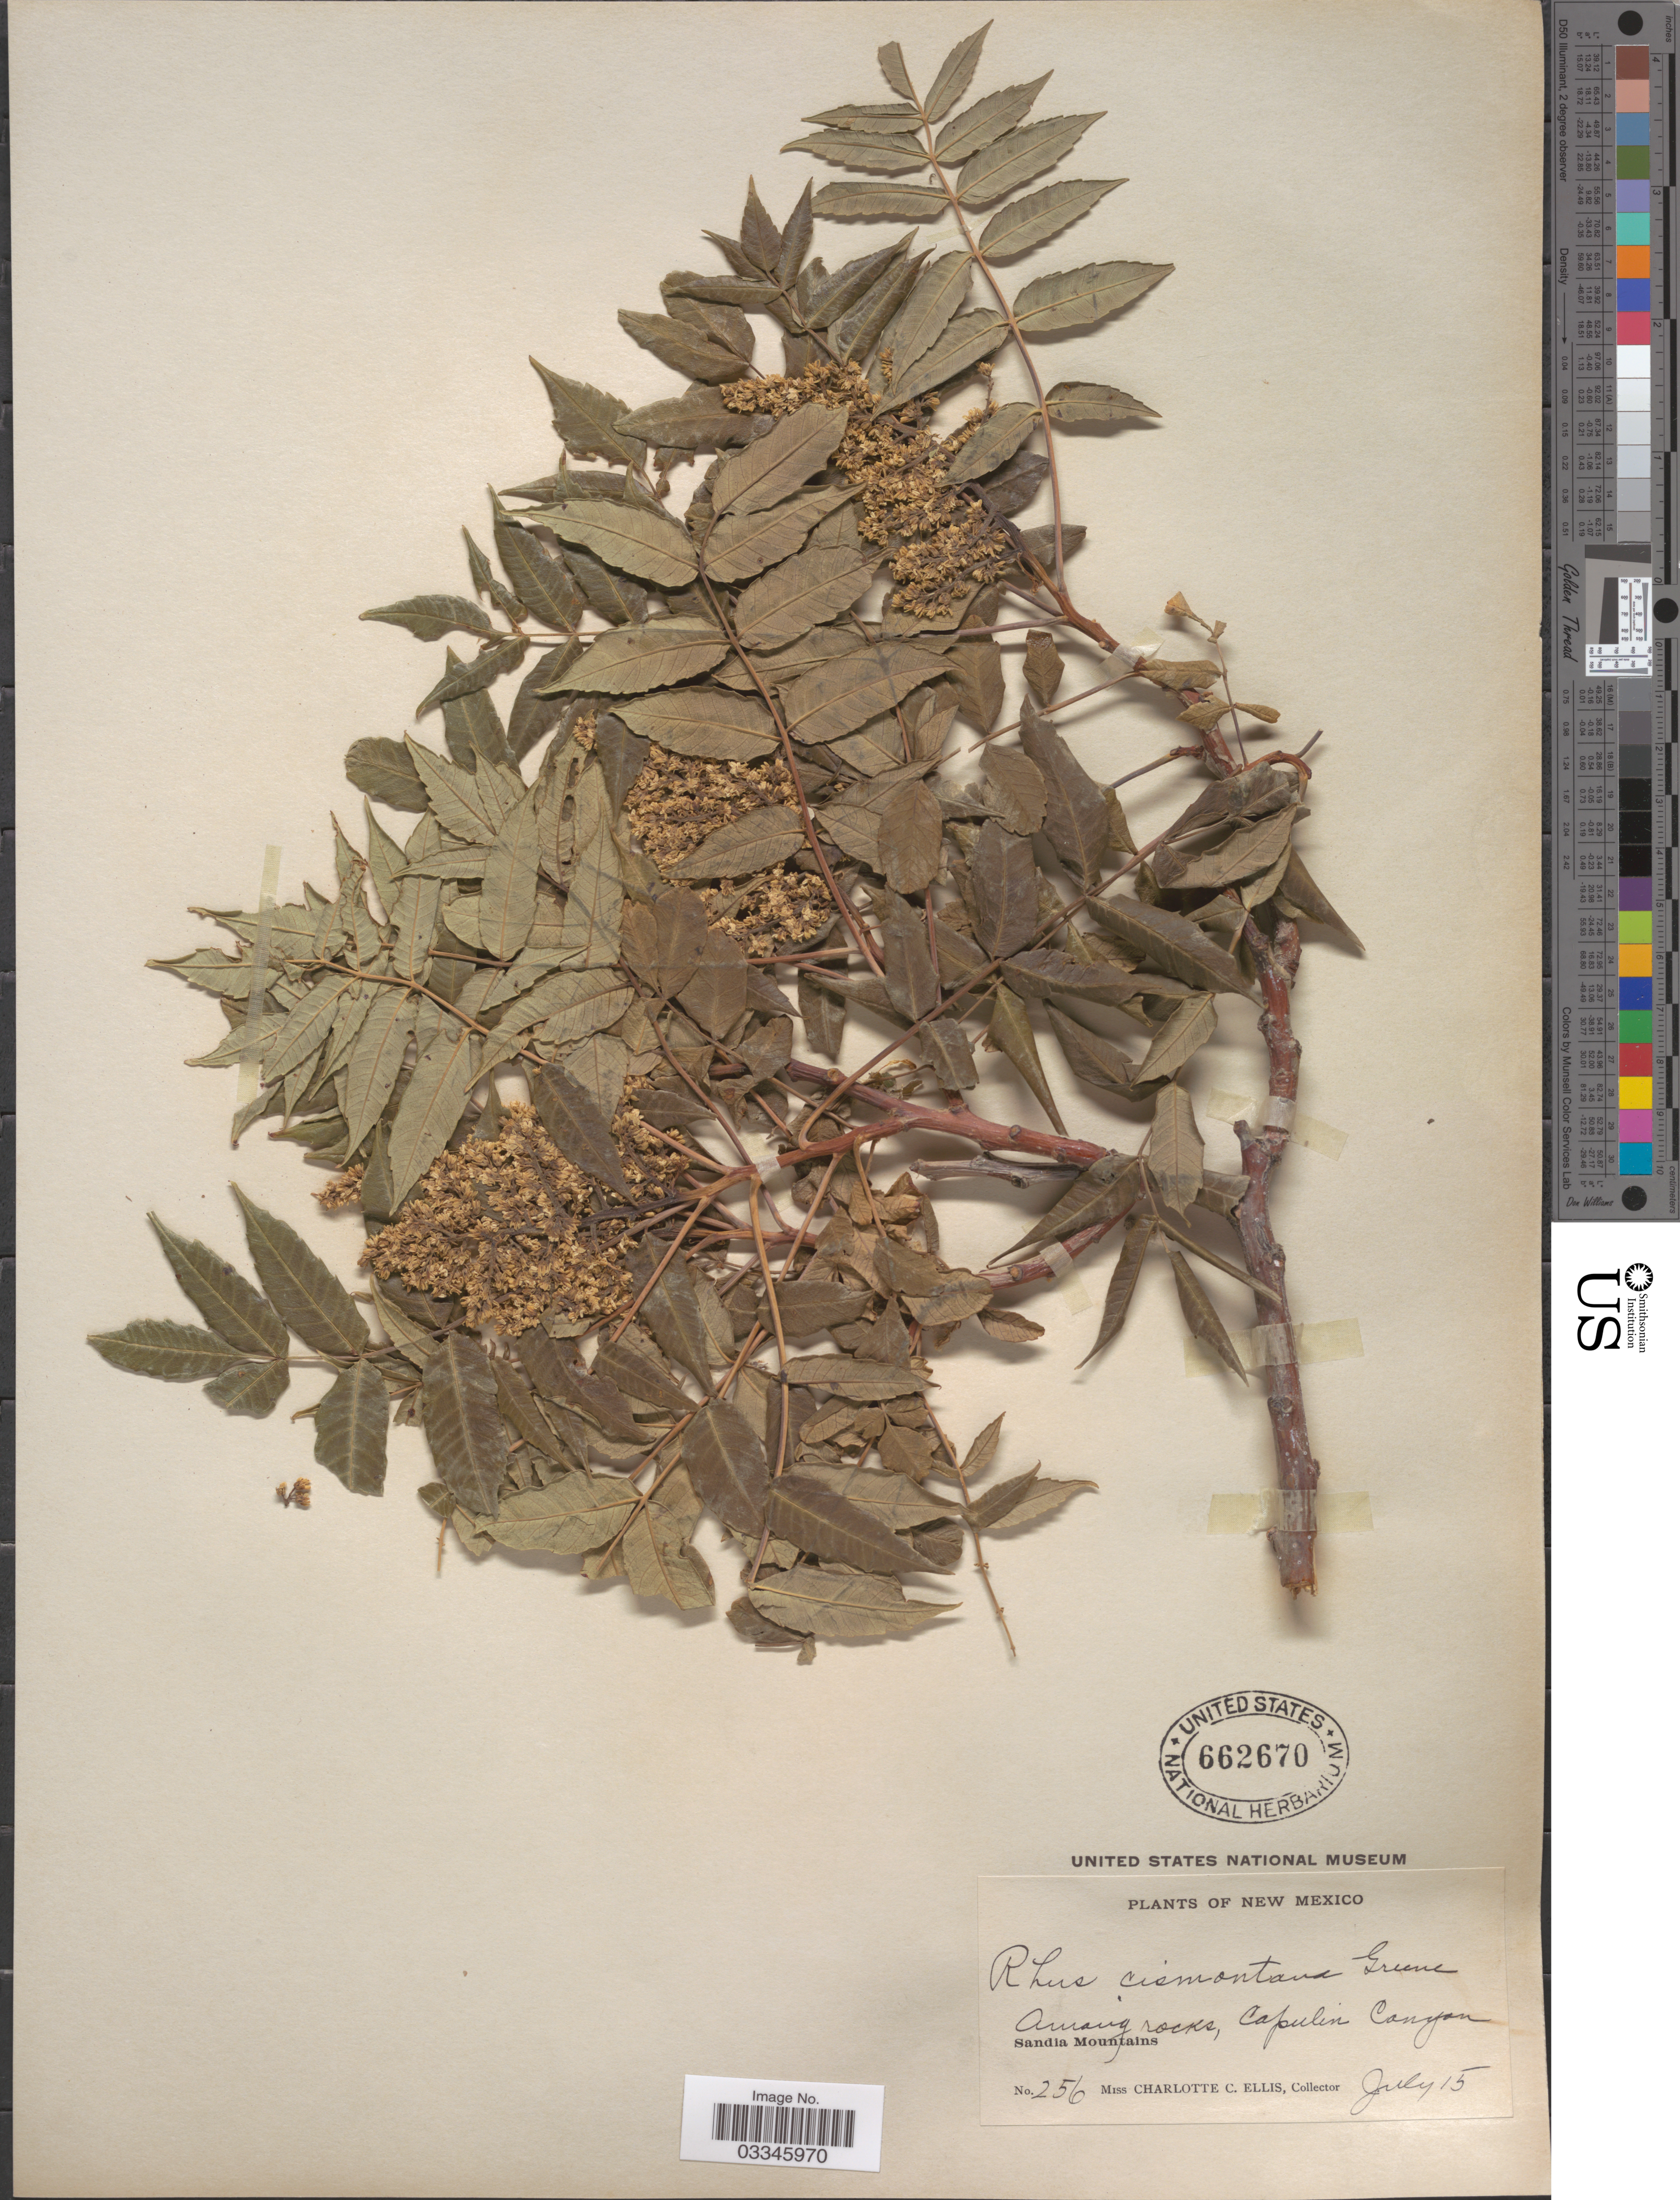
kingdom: Plantae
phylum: Tracheophyta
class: Magnoliopsida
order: Sapindales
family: Anacardiaceae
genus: Rhus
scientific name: Rhus glabra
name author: L.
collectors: C. C. Ellis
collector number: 256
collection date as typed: Transcribed d/m/y: /7/15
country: United States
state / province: New Mexico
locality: Sandia Mountains. Capulin Canyon.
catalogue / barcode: US 662670